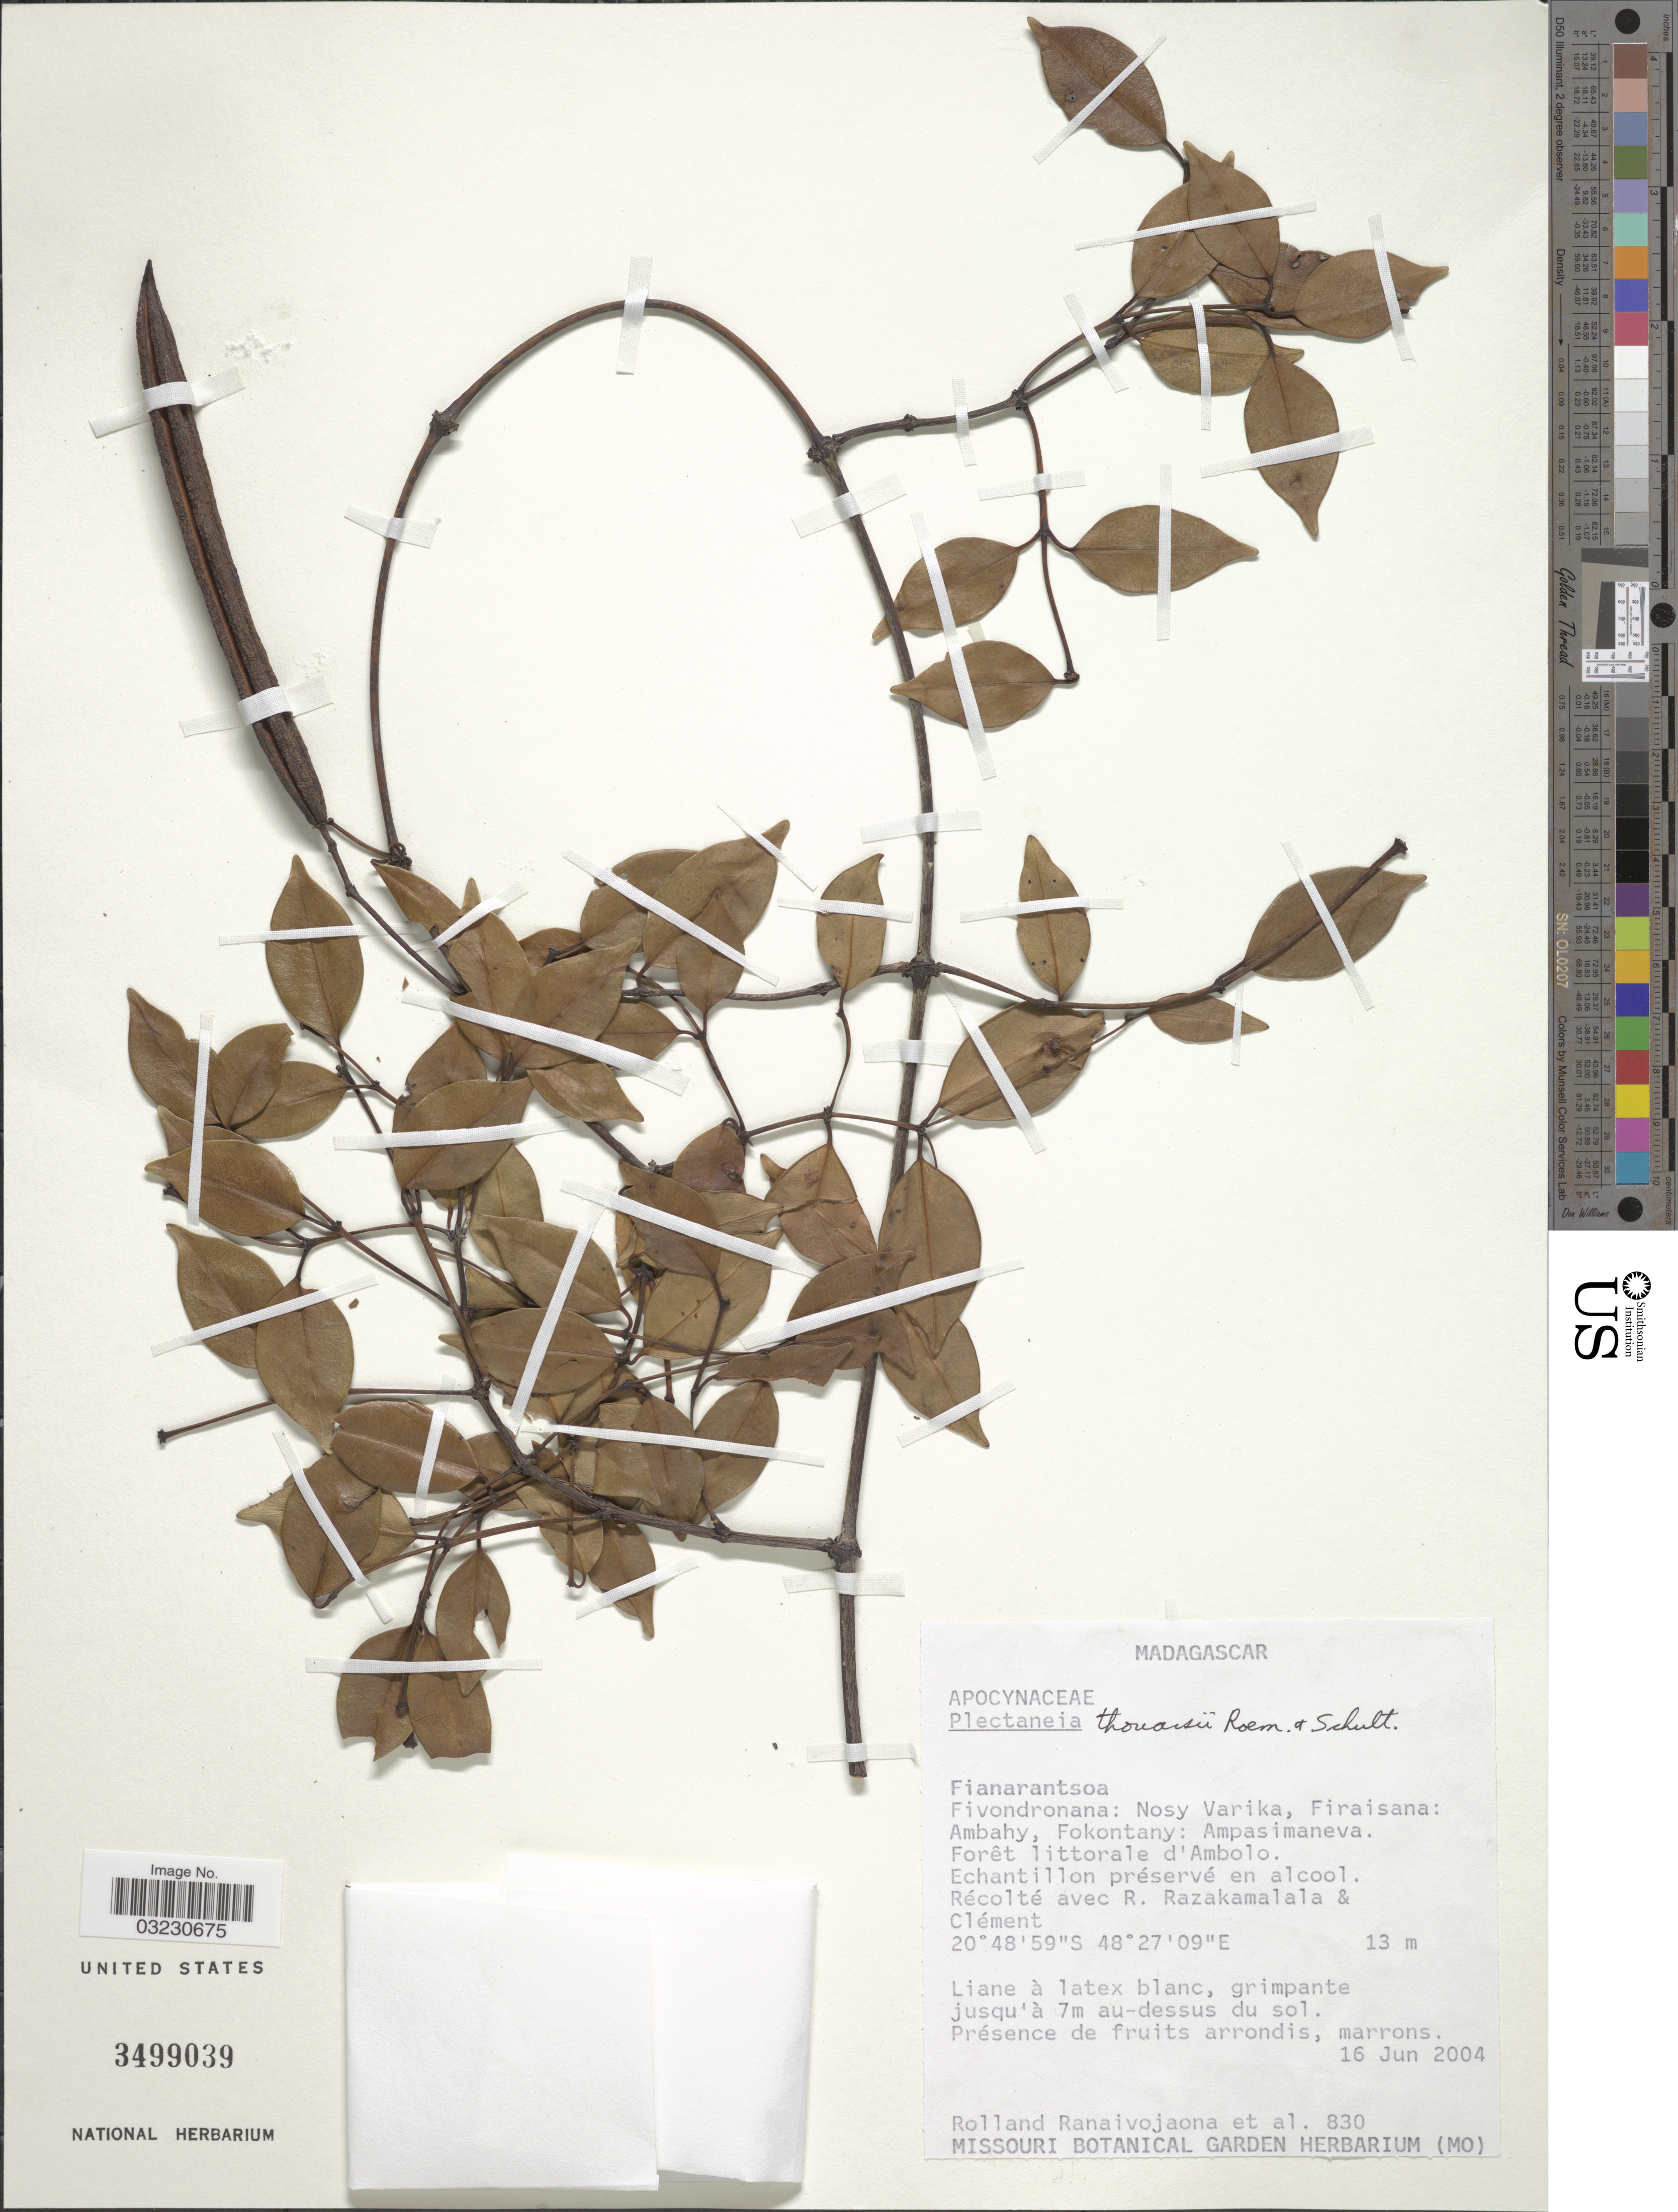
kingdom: Plantae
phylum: Tracheophyta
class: Magnoliopsida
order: Gentianales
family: Apocynaceae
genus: Plectaneia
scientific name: Plectaneia thouarsii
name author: Roem. & Schult.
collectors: R. Ranaivojaona, R. Razakamalala & Clément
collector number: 830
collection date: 2004-06-16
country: Madagascar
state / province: Vatovavy Fitovinany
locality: Fivondronana: Nosy Varika, Firaisana: Ambahy, Fokontany: Ampasimaneva. Forêt littorale d'Ambolo.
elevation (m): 13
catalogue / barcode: US 3499039